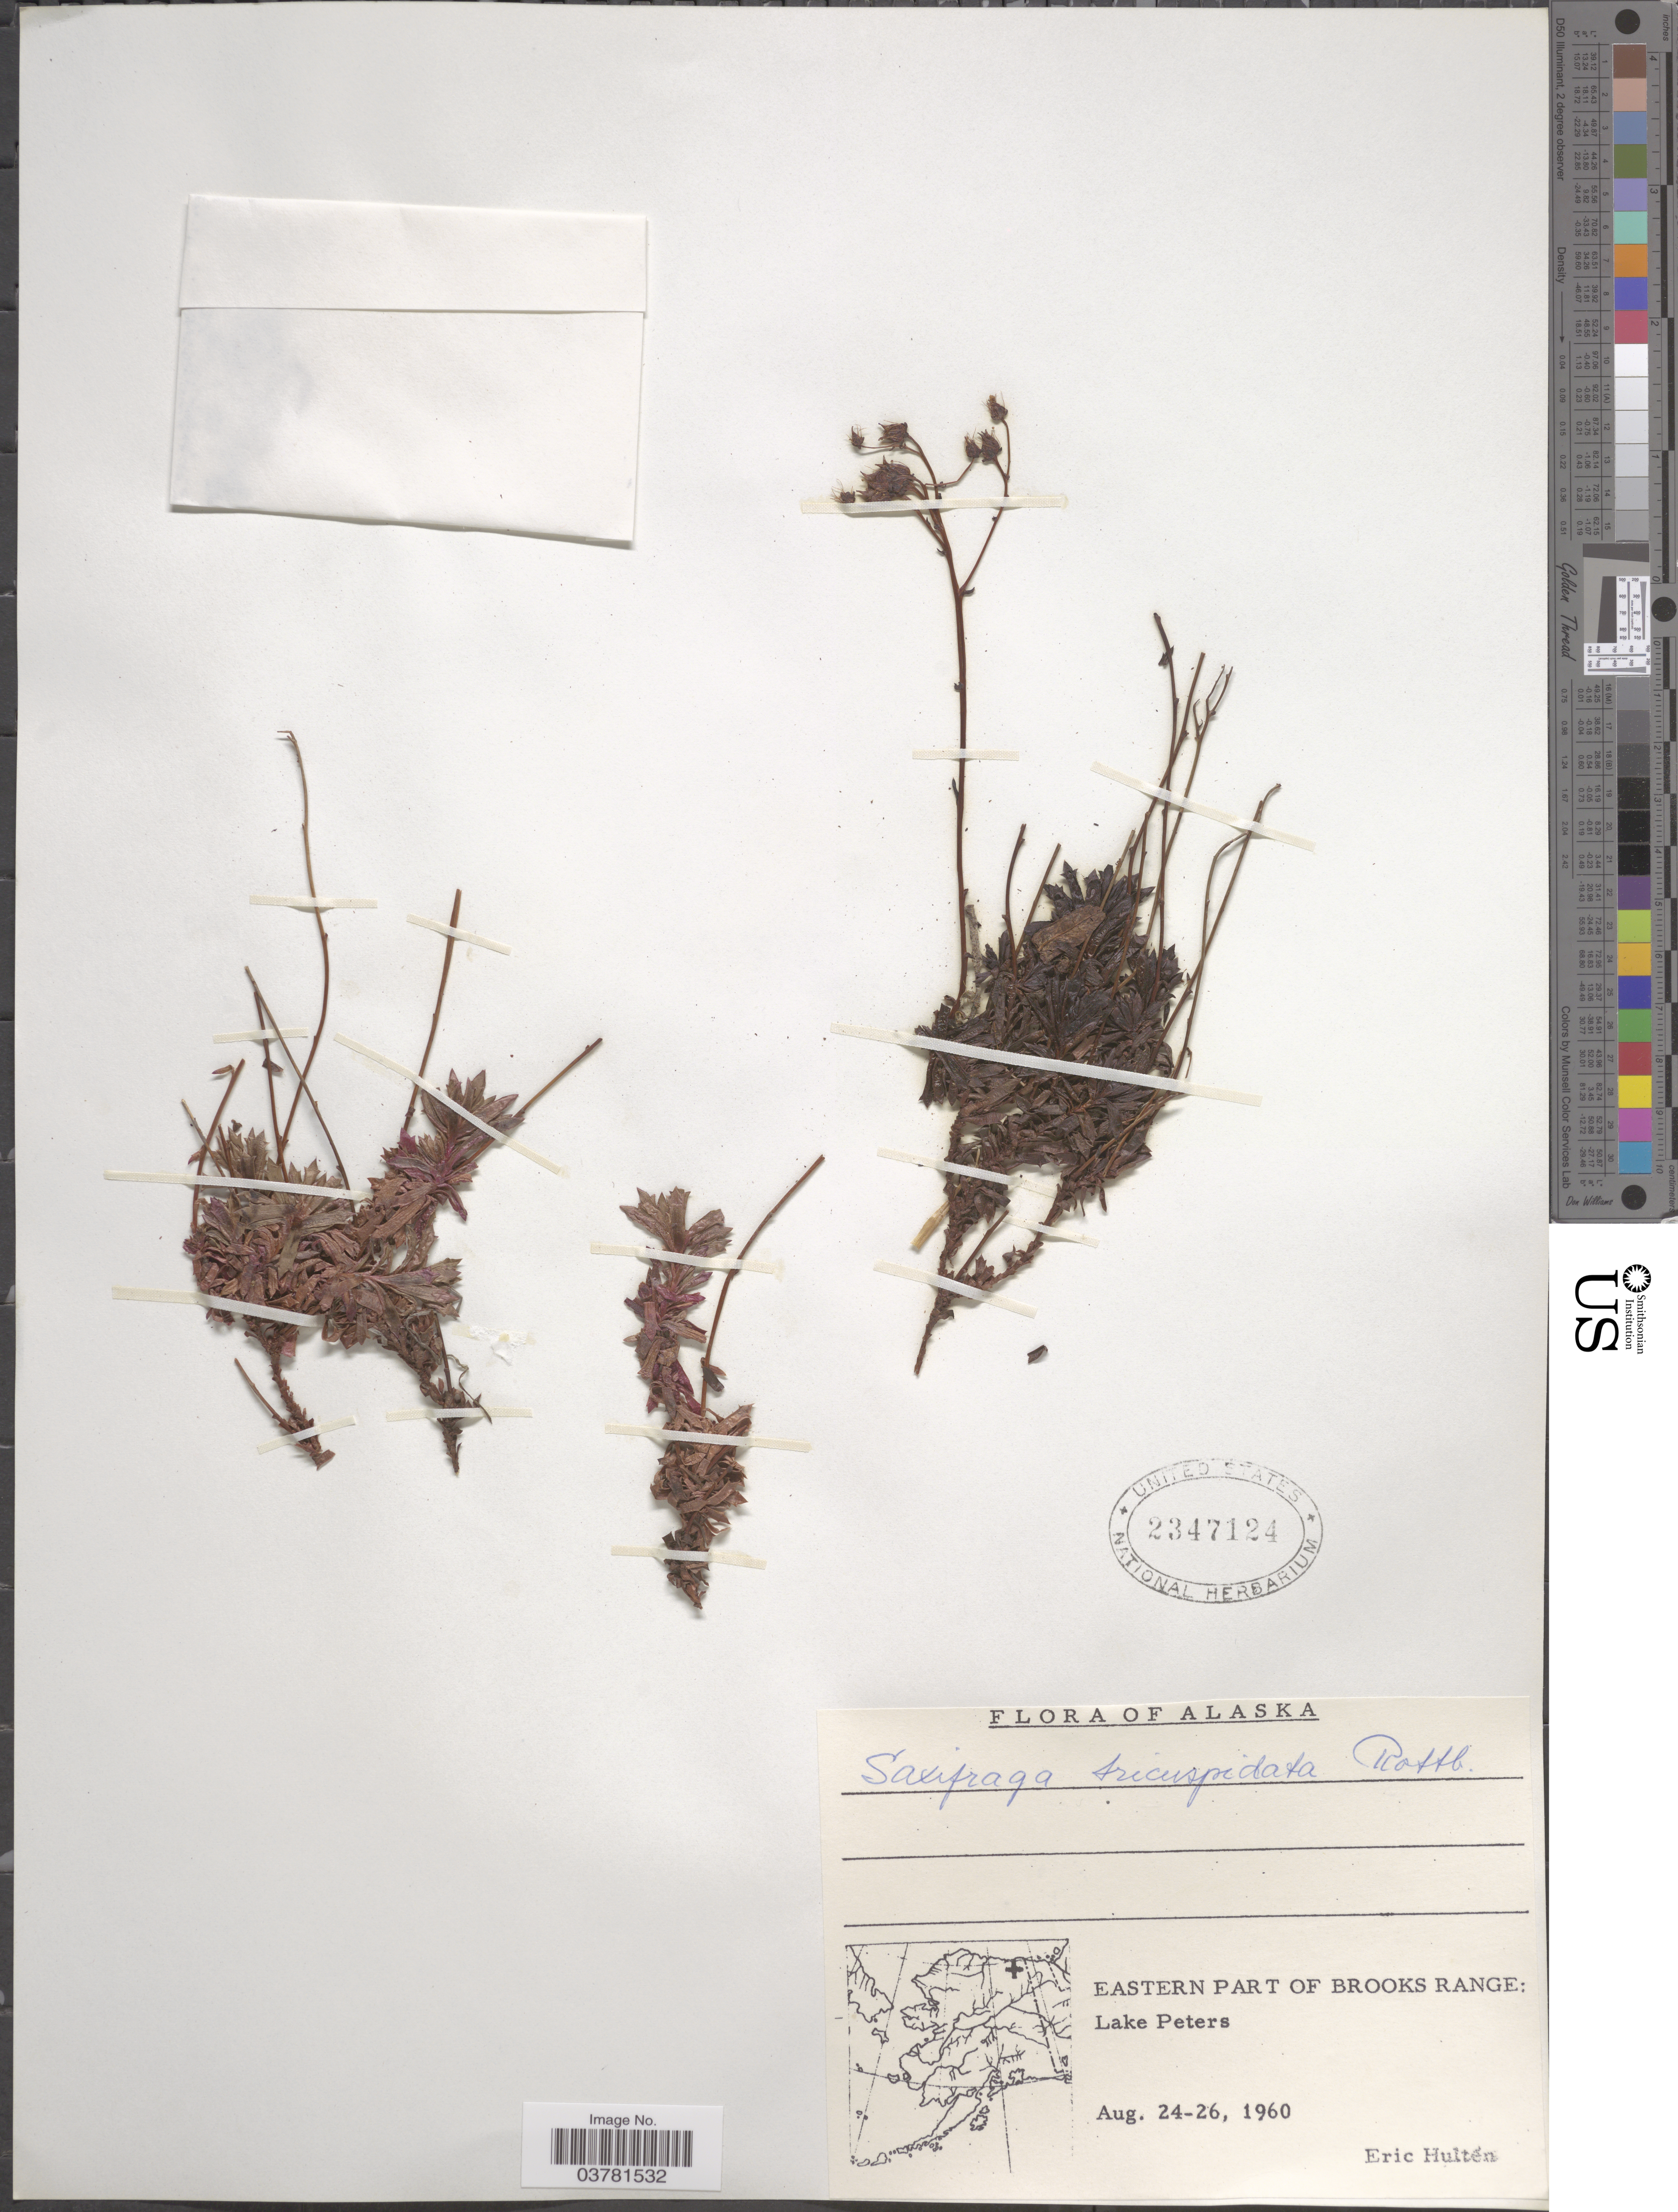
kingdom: Plantae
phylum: Tracheophyta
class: Magnoliopsida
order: Saxifragales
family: Saxifragaceae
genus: Saxifraga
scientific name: Saxifraga tricuspidata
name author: Rottb.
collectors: E. G. Hultén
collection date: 1960-08-24/1960-08-26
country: United States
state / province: Alaska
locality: Eastern part of Brooks Range: Lake Peters.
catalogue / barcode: US 2347124